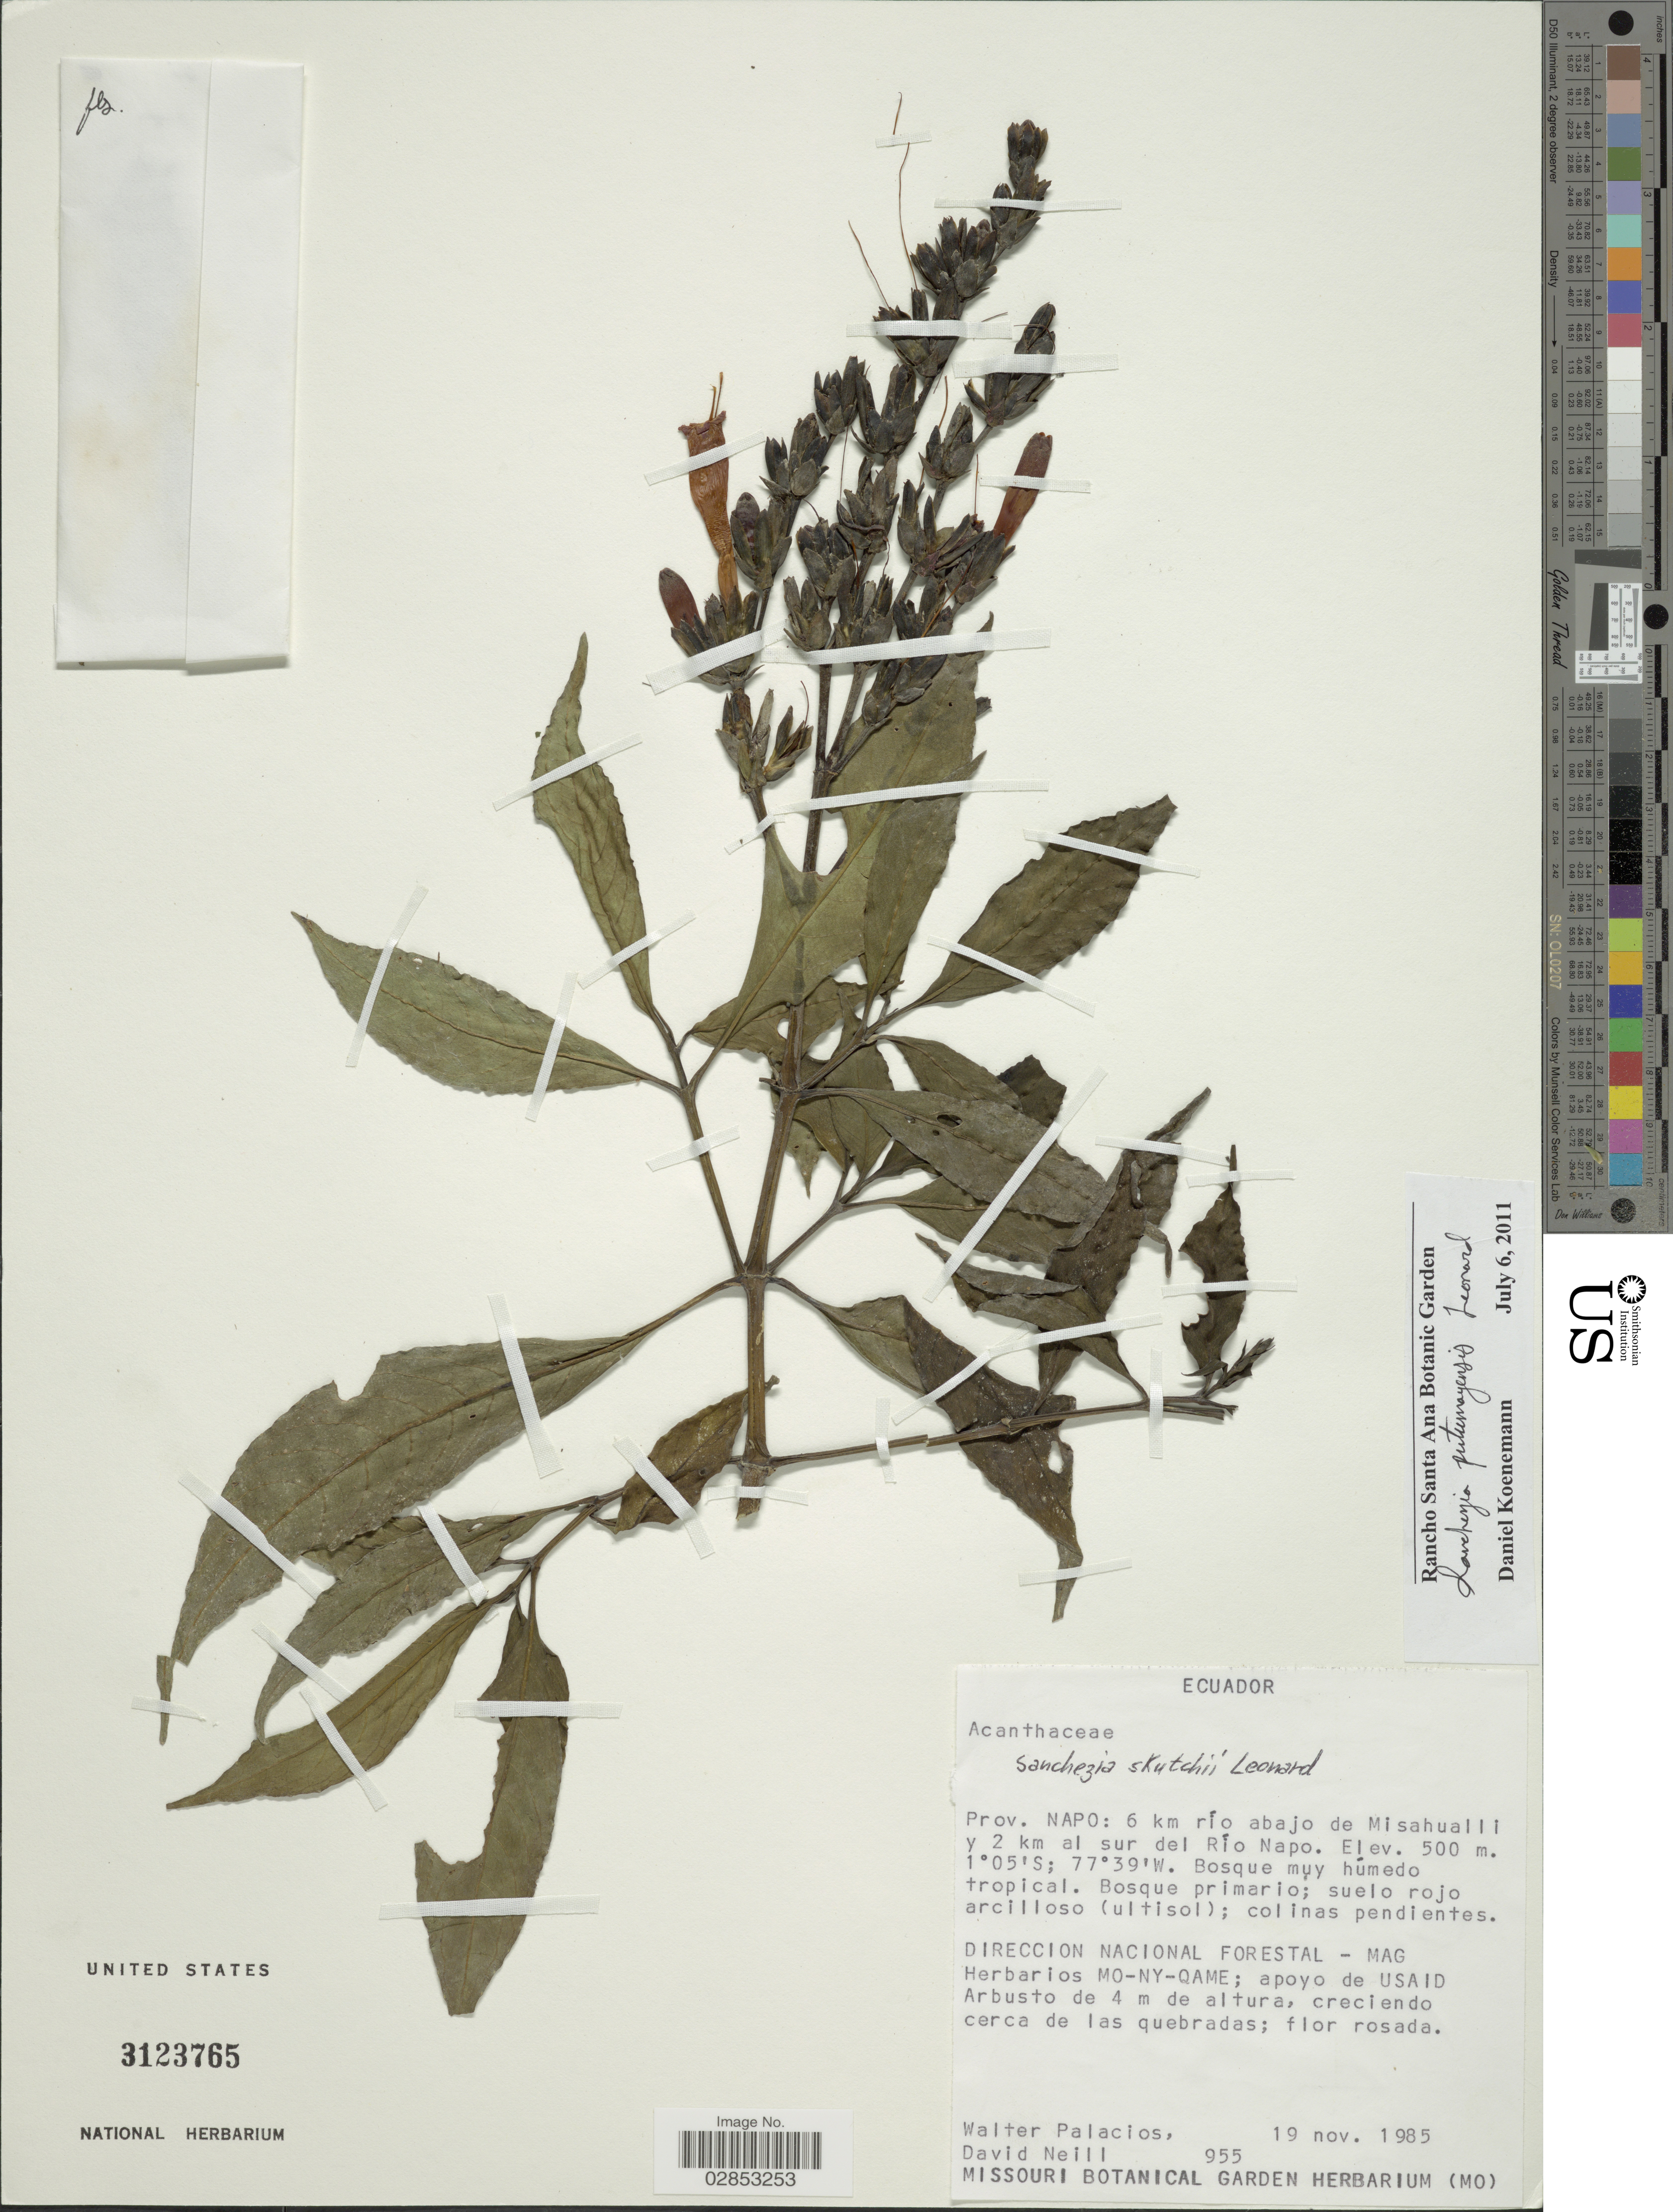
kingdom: Plantae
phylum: Tracheophyta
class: Magnoliopsida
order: Lamiales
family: Acanthaceae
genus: Sanchezia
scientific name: Sanchezia putumayensis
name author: Leonard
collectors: W. Palacios & D. Neill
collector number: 955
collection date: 1985-11-19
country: Ecuador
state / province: Napo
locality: Prov. Napo: 6 km río abajo de Misahualli y 2 km al sur del Río Napo.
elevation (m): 500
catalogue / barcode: US 3123765